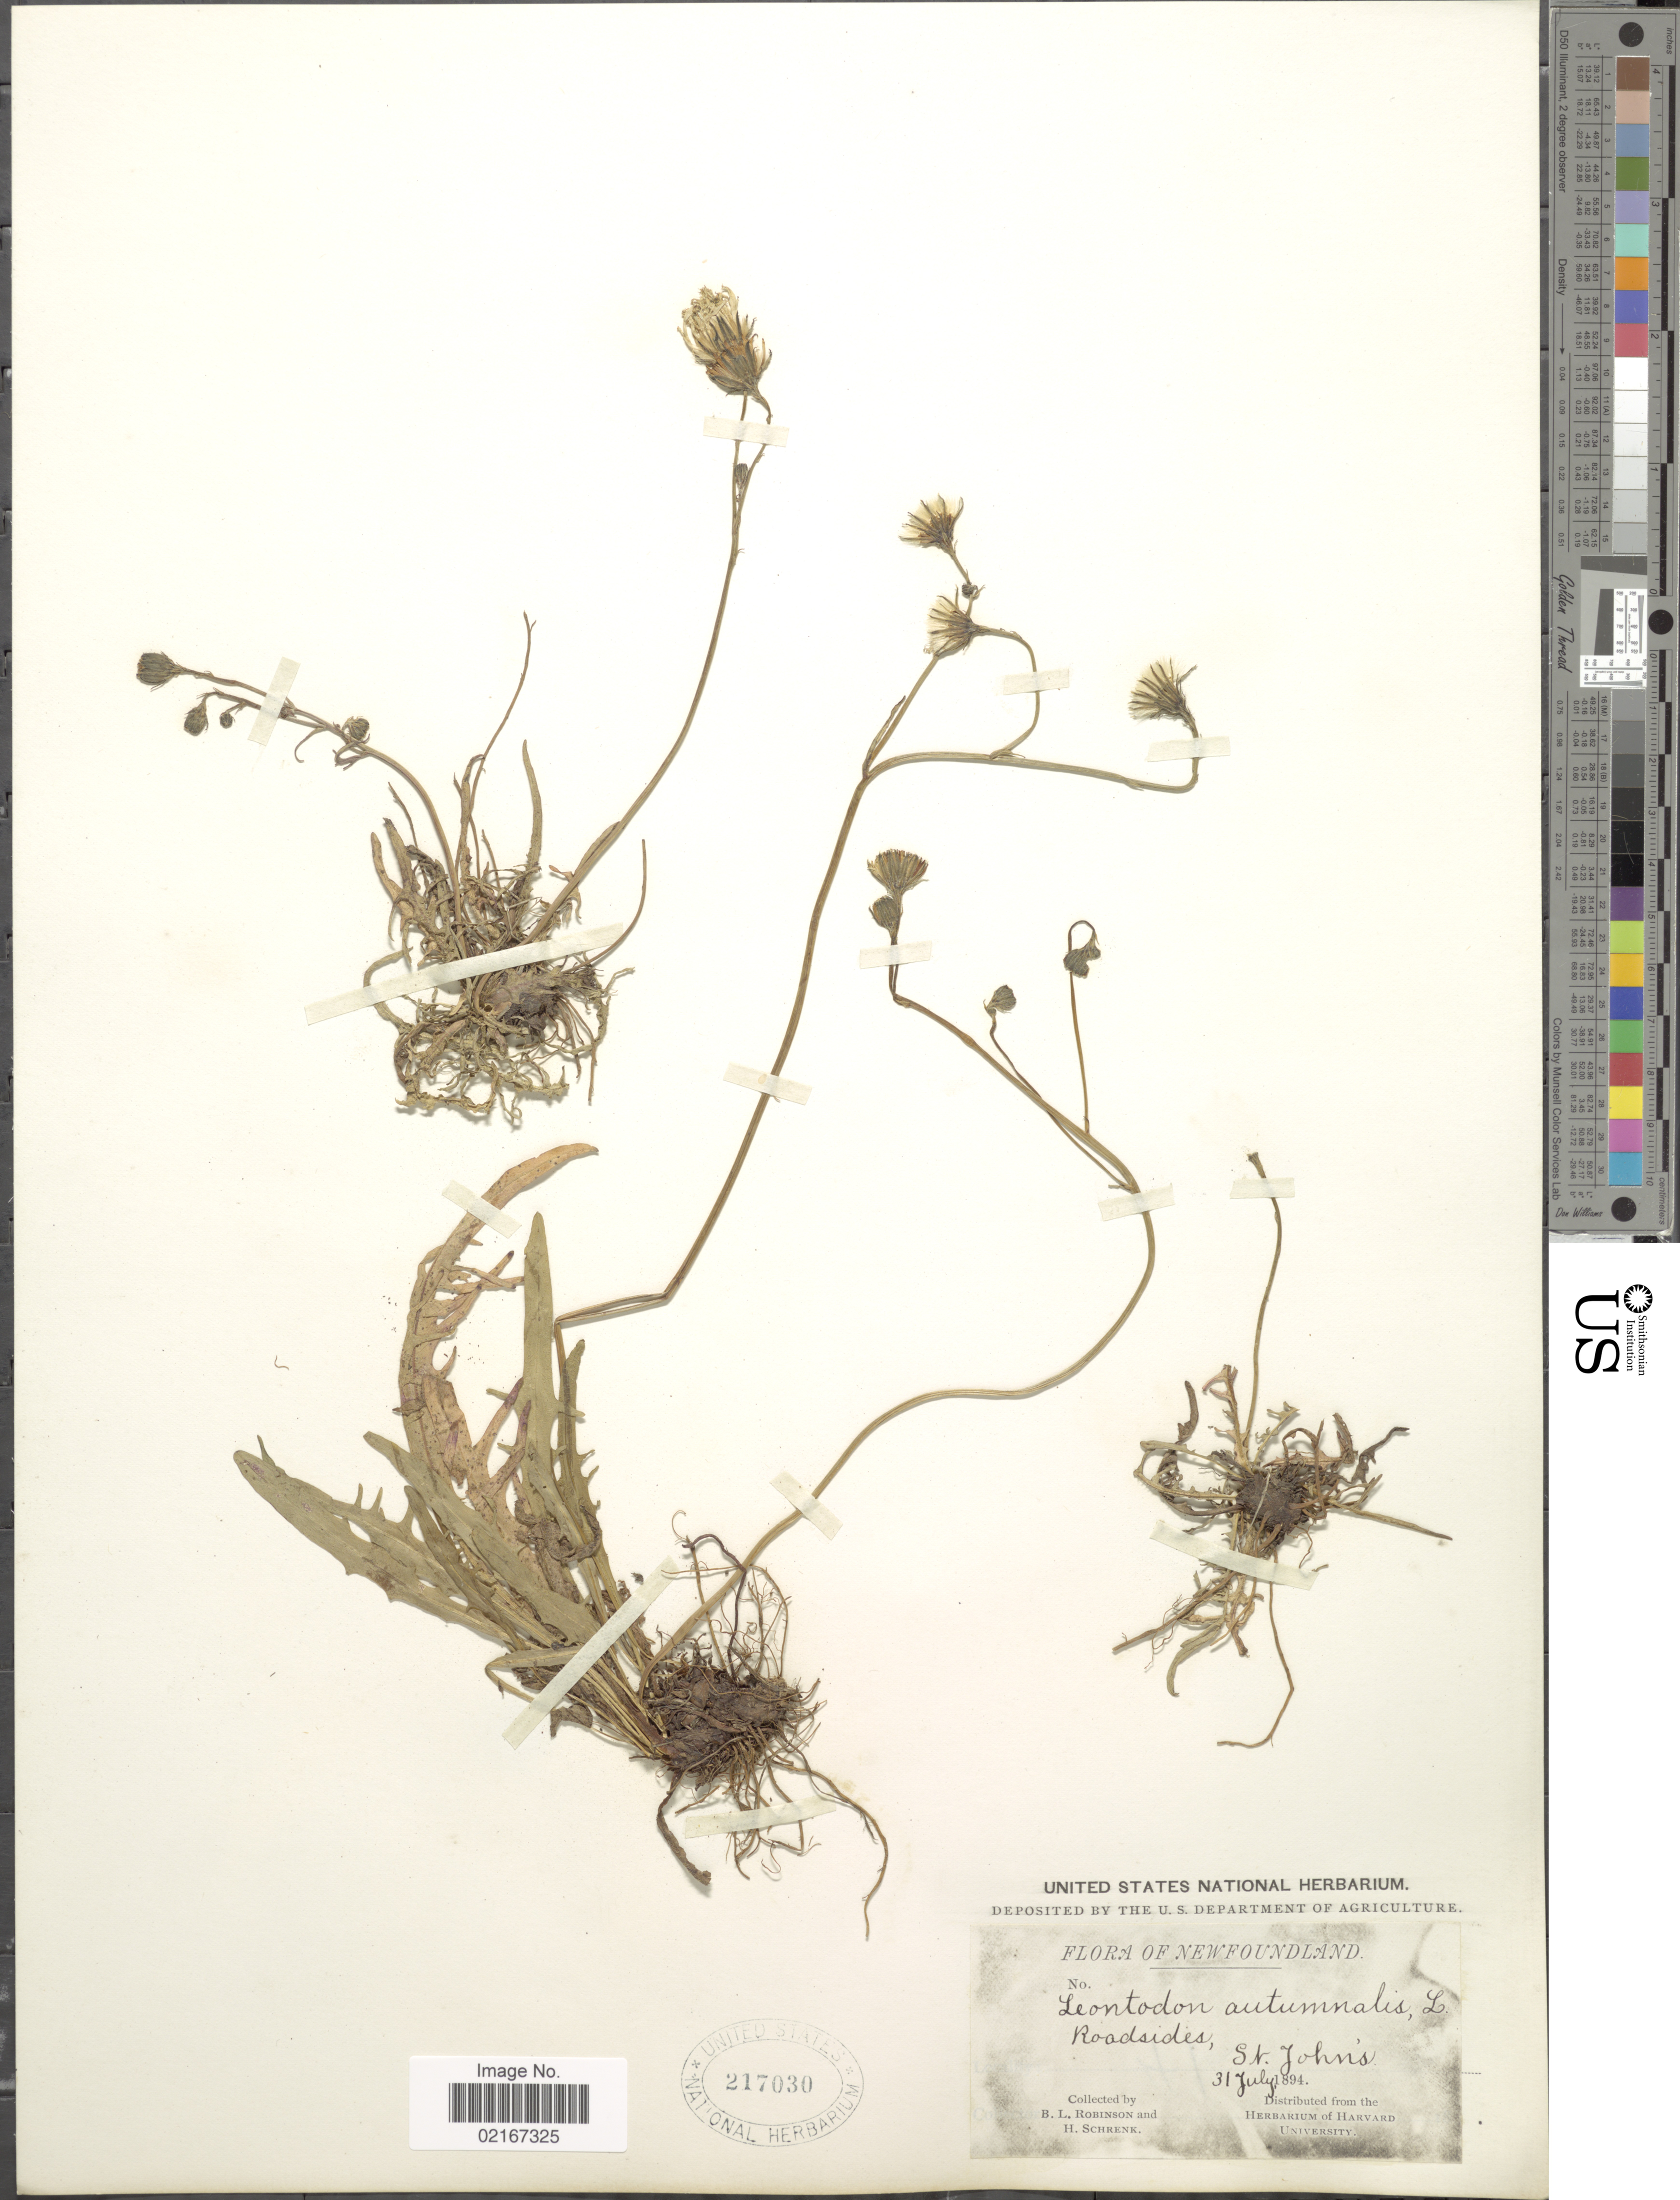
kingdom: Plantae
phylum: Tracheophyta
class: Magnoliopsida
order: Asterales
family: Asteraceae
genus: Scorzoneroides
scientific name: Scorzoneroides autumnalis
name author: (L.) Moench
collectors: B. L. Robinson & H. v. Schrenk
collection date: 1894-07-31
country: Canada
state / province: Newfoundland and Labrador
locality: St. John's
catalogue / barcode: US 217030